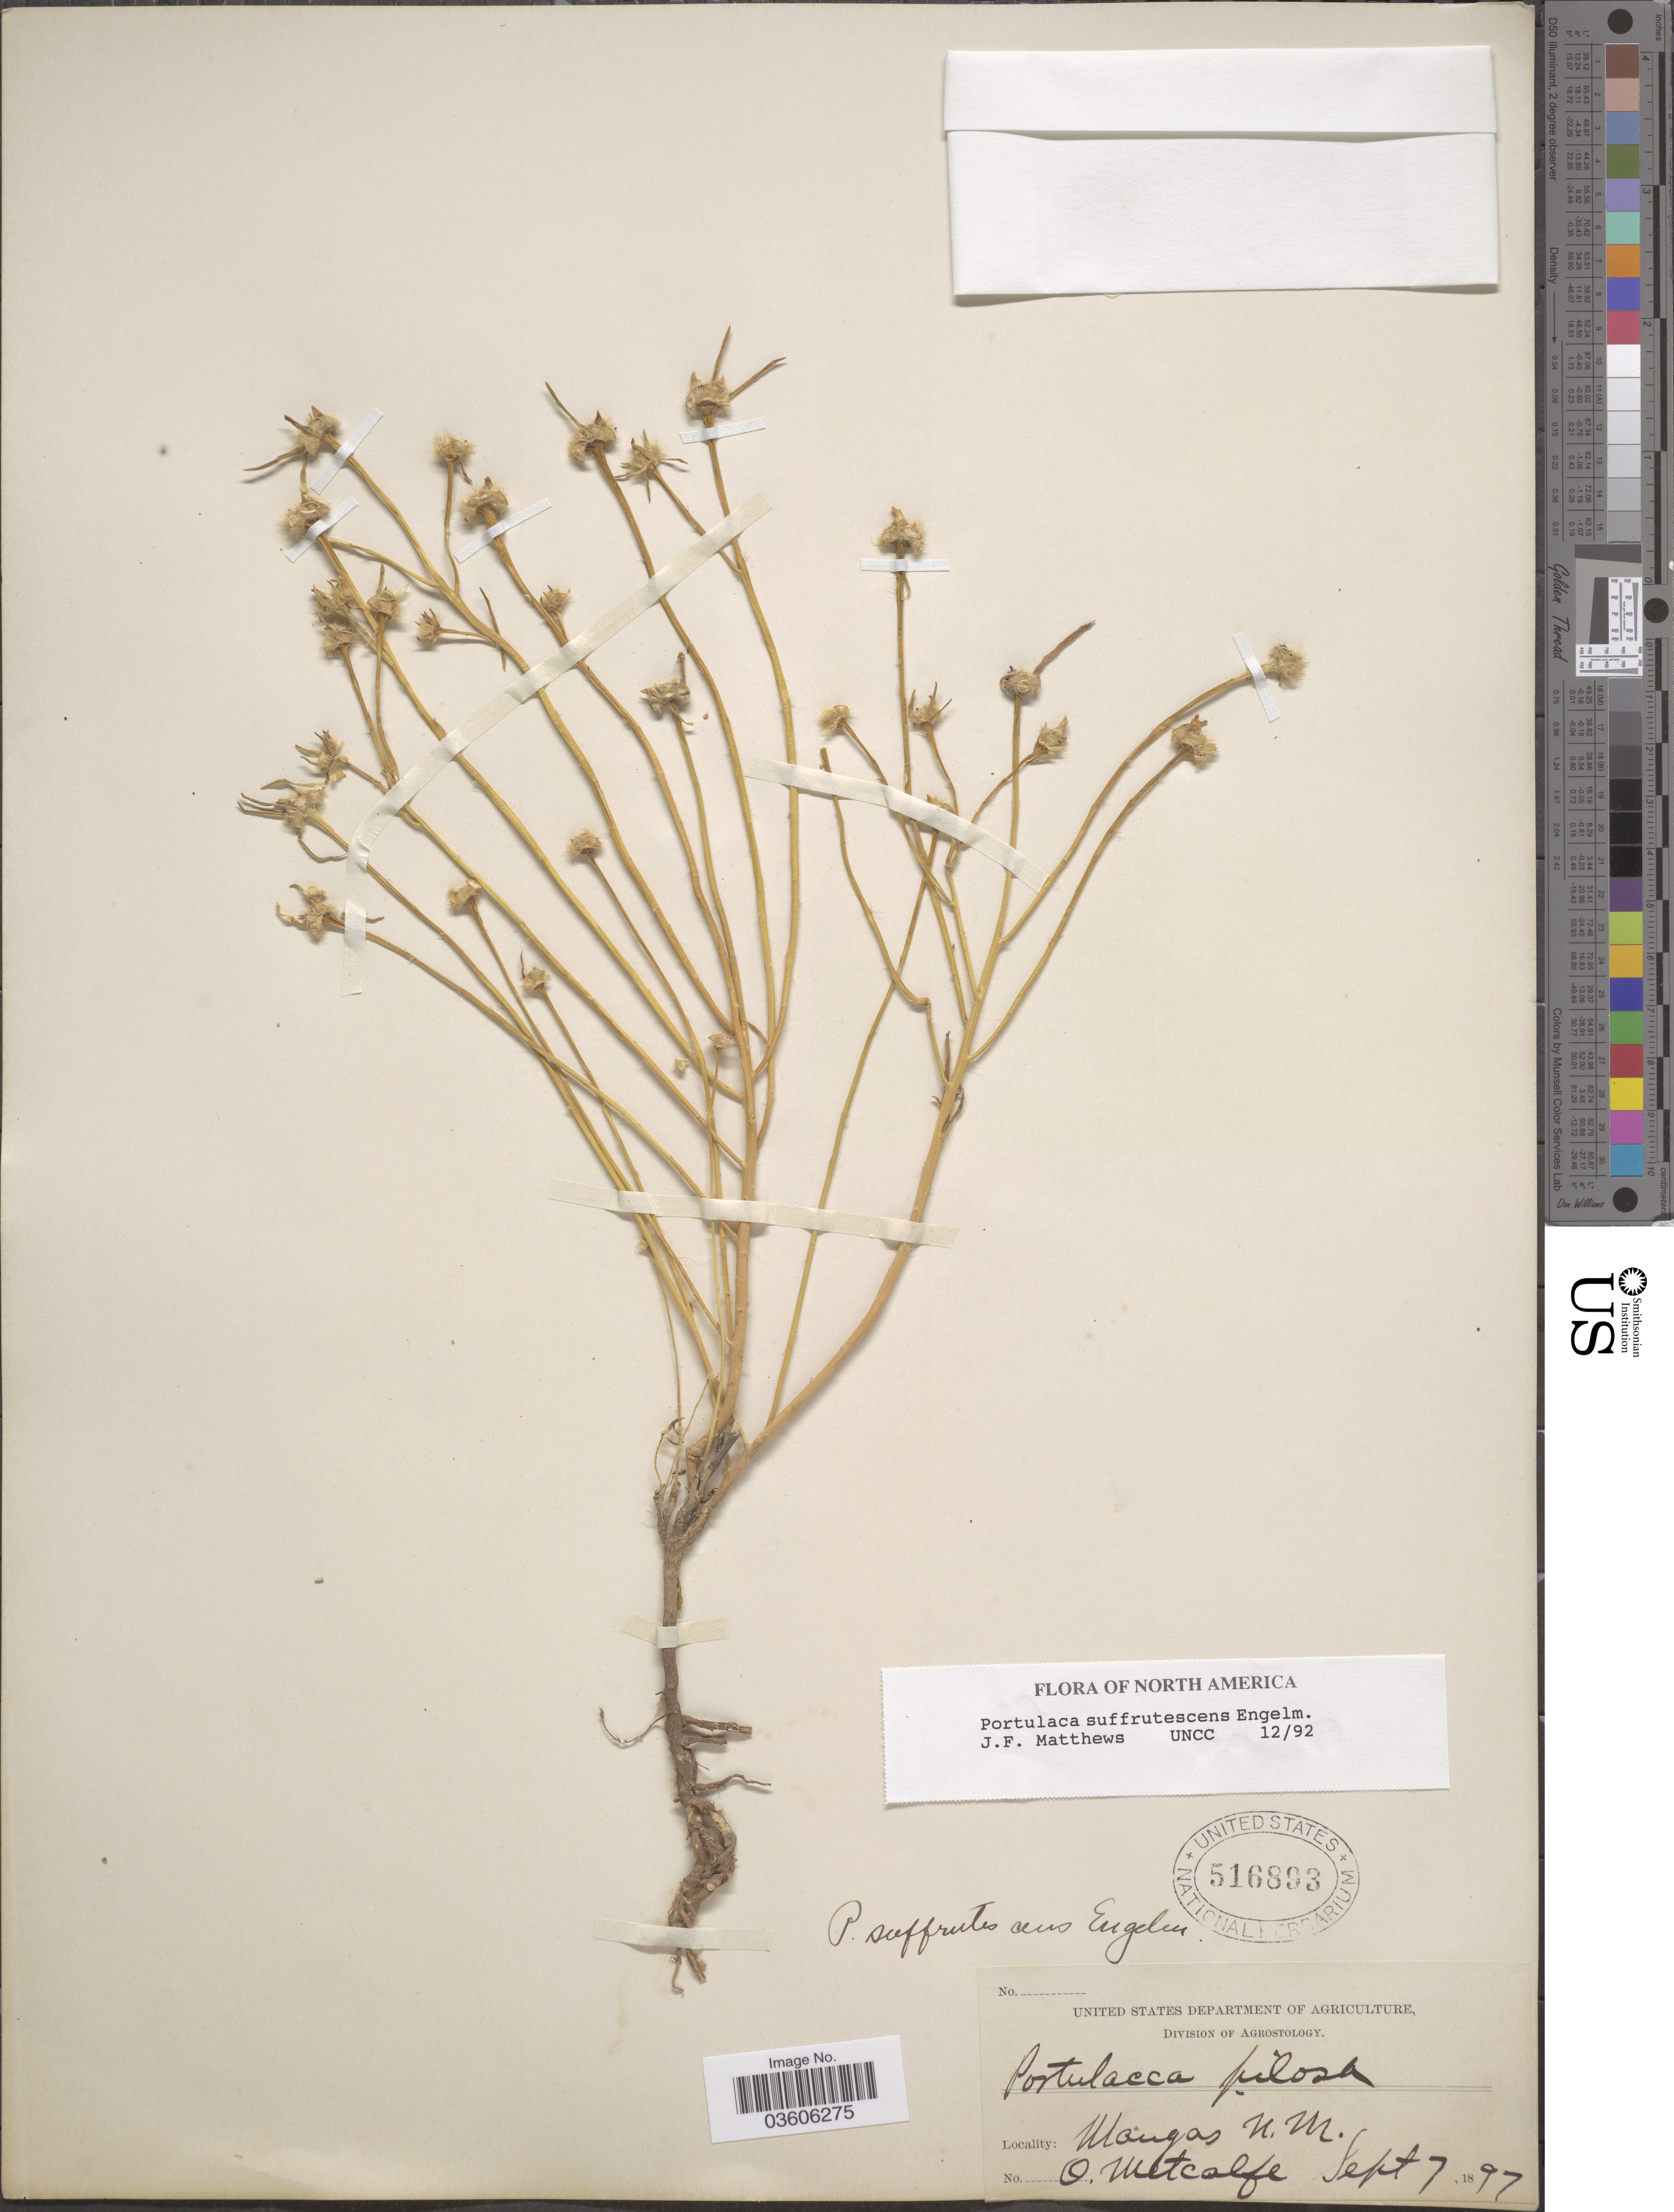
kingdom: Plantae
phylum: Tracheophyta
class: Magnoliopsida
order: Caryophyllales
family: Portulacaceae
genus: Portulaca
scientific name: Portulaca suffrutescens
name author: Engelm.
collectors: O. Metcalfe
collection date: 1897-09-07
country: United States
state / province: New Mexico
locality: Mangas.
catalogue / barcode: US 516893